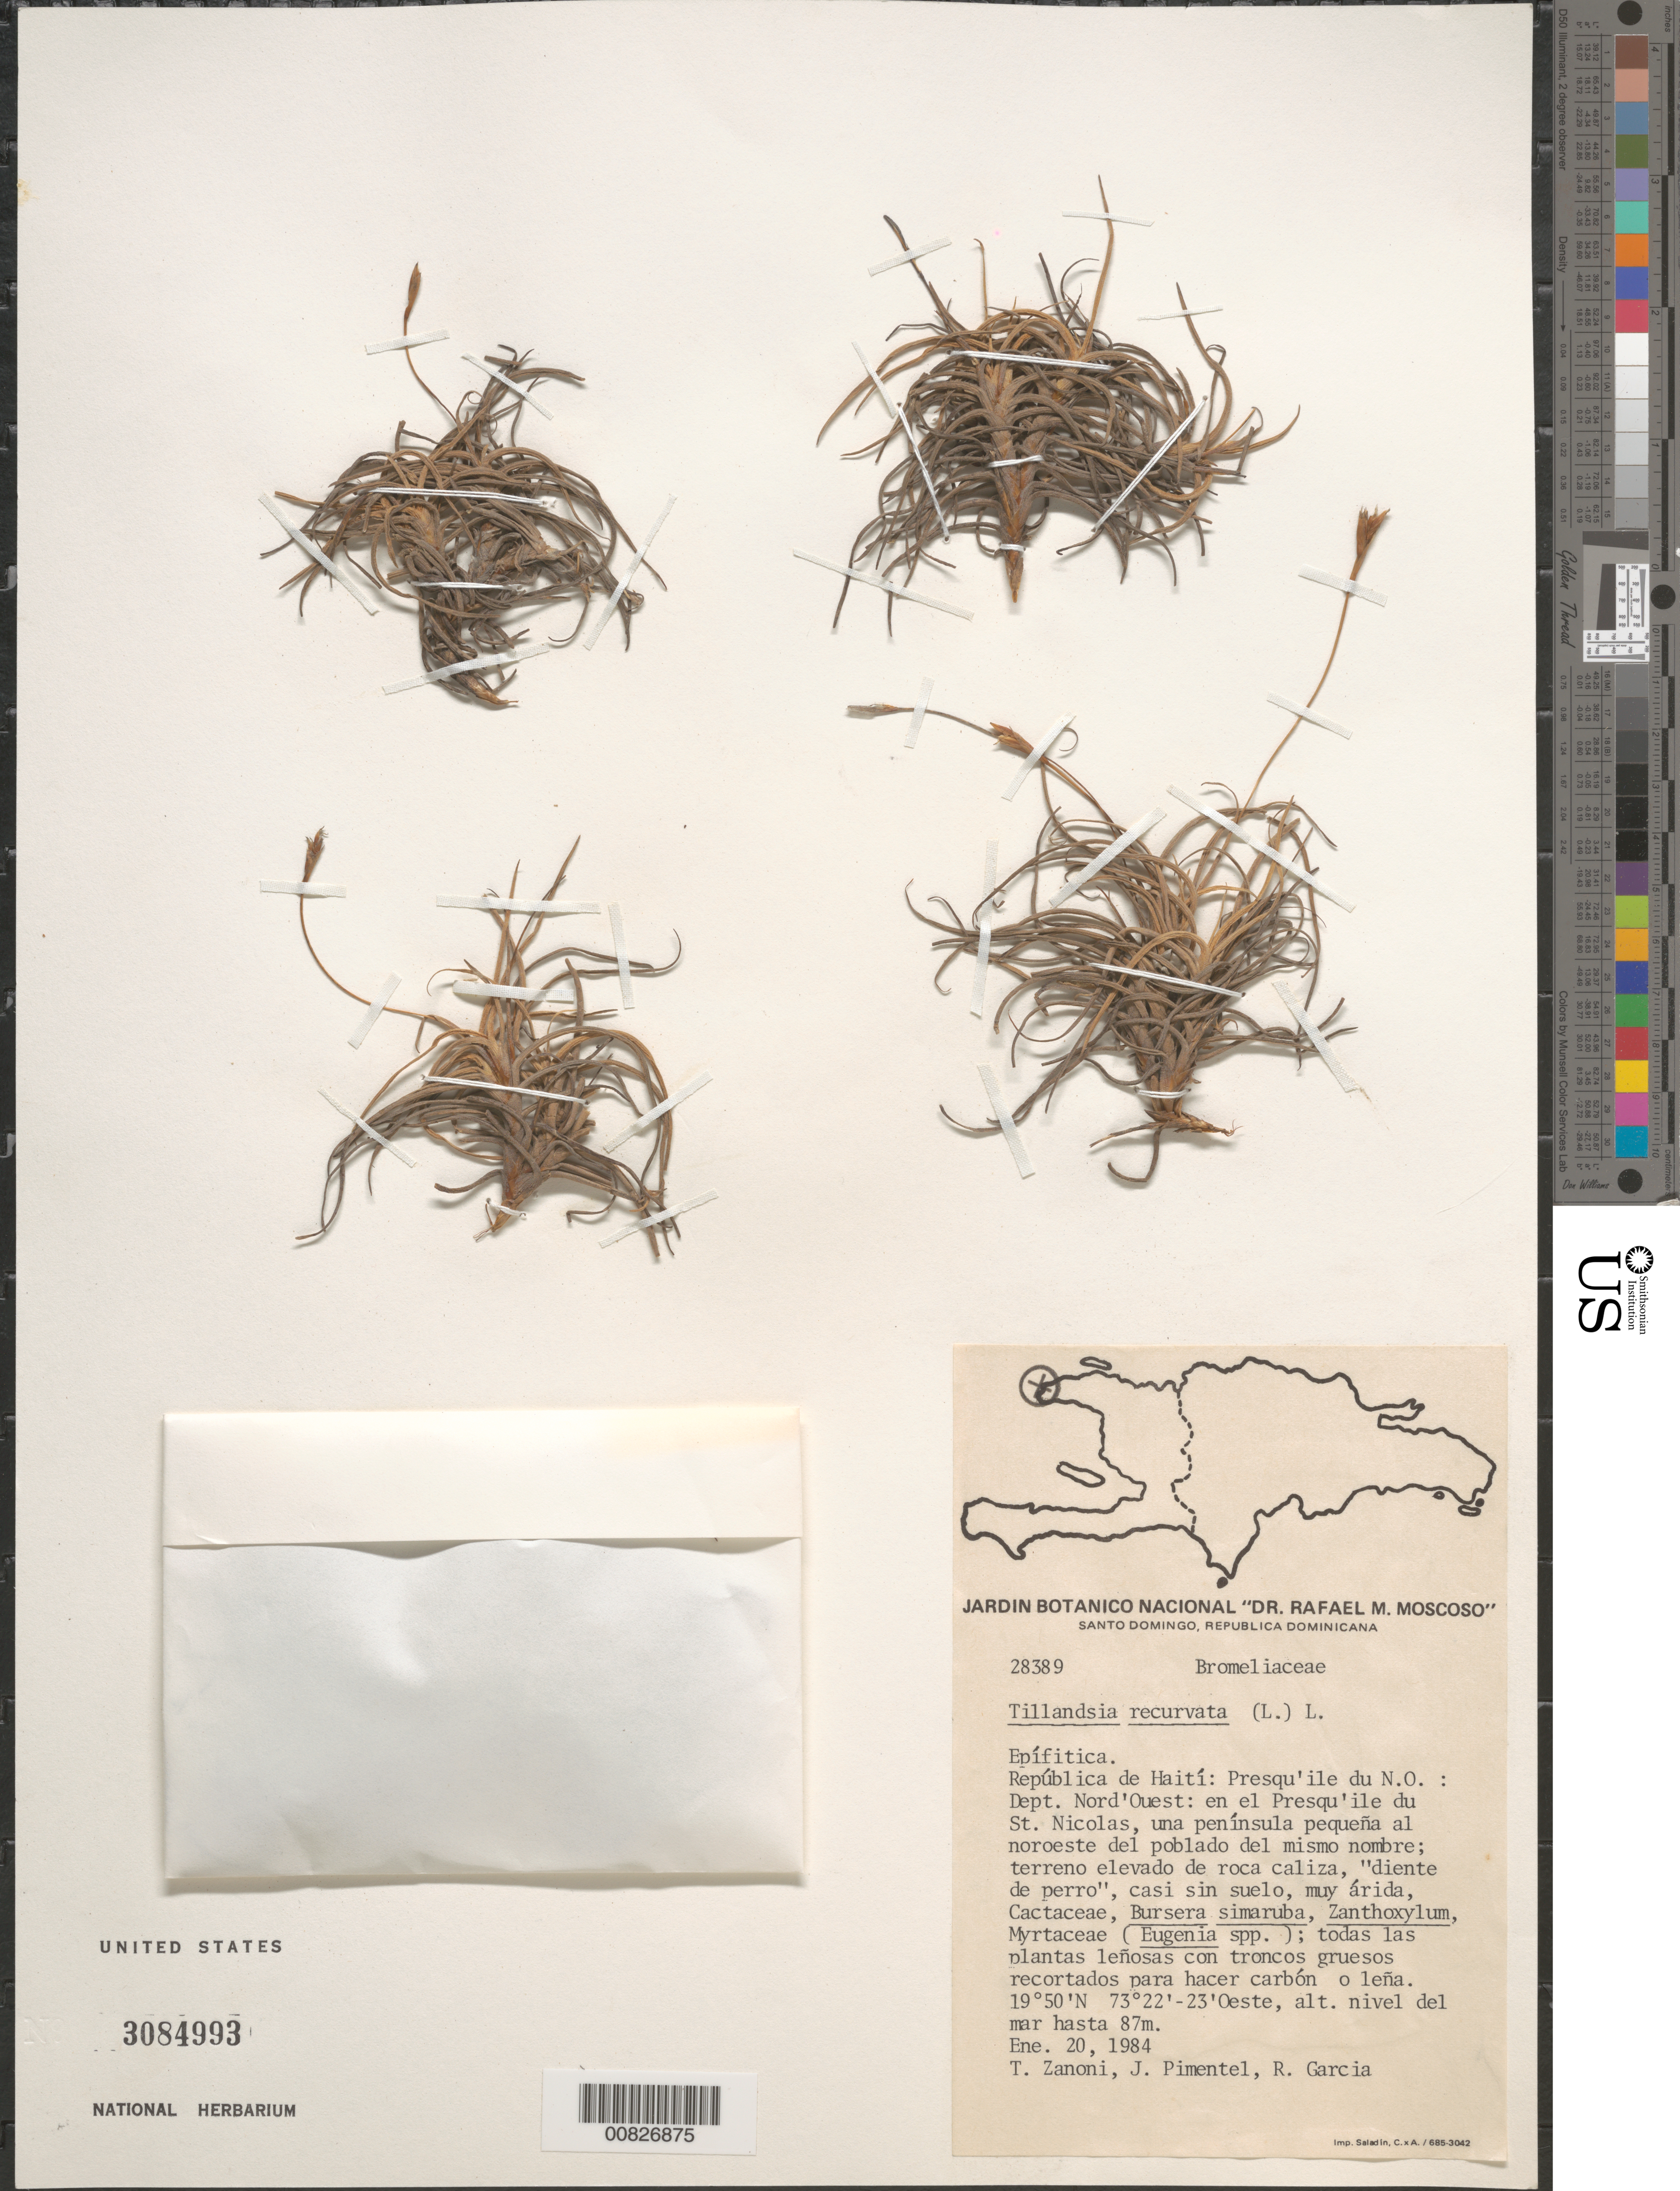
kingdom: Plantae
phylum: Tracheophyta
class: Liliopsida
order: Poales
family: Bromeliaceae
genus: Tillandsia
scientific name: Tillandsia recurvata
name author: L.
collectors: T. A. Zanoni, J. Pimentel & R. G. García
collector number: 28389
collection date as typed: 20 Jan 1984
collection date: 1984-01-20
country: Haiti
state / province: Nord-Ouest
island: Hispaniola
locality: Presqu'ile du N. O.: Dept. Nord'Ouest: en el Presqu'ile du St. Nicolas, una península pequeña al noroeste del poblado del mismo nombre.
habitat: Terreno elevado de roca caliza, casi sin suelo, muy árida Cactaceae, Bursera simaruba, Zanthoxylum, Myrtaceae (Eugenia spp.).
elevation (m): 0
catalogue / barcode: US 3084993